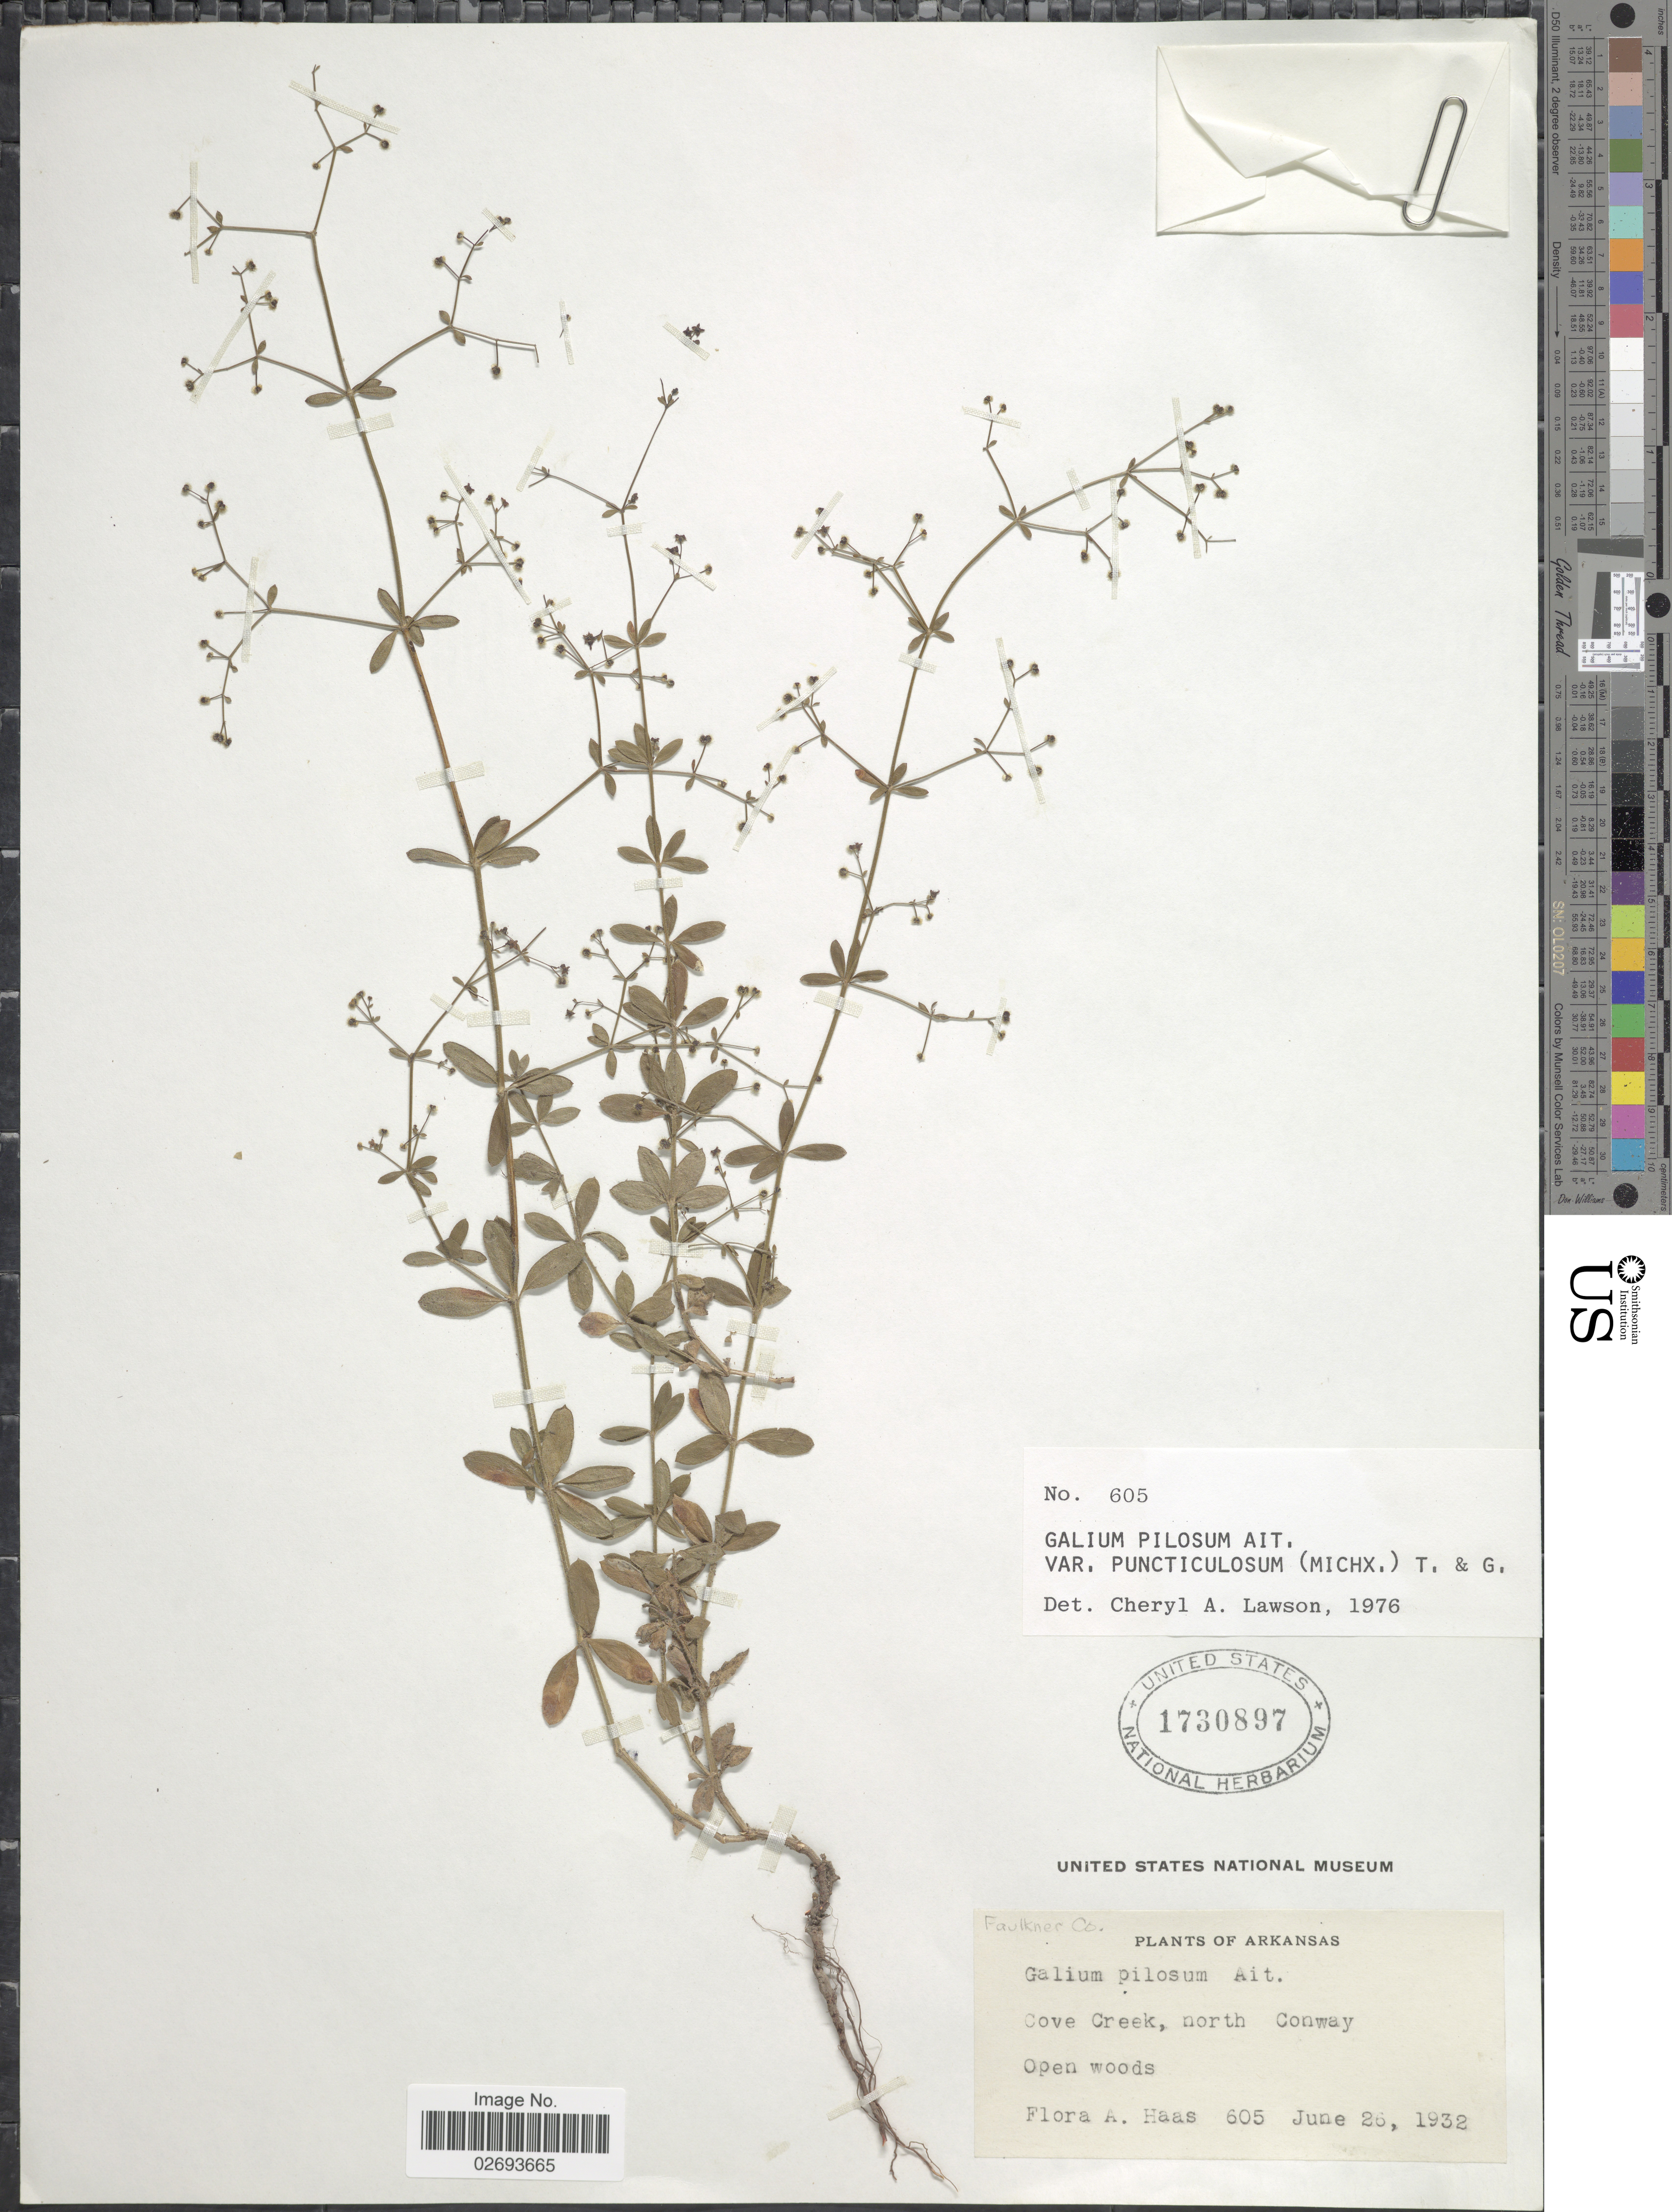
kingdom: Plantae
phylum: Tracheophyta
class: Magnoliopsida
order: Gentianales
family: Rubiaceae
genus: Galium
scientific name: Galium pilosum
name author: Aiton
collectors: F. A. Haas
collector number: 605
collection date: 1932-06-26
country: United States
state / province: Arkansas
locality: Cove Creek, north Conway, Faulkner Co.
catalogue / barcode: US 1730897